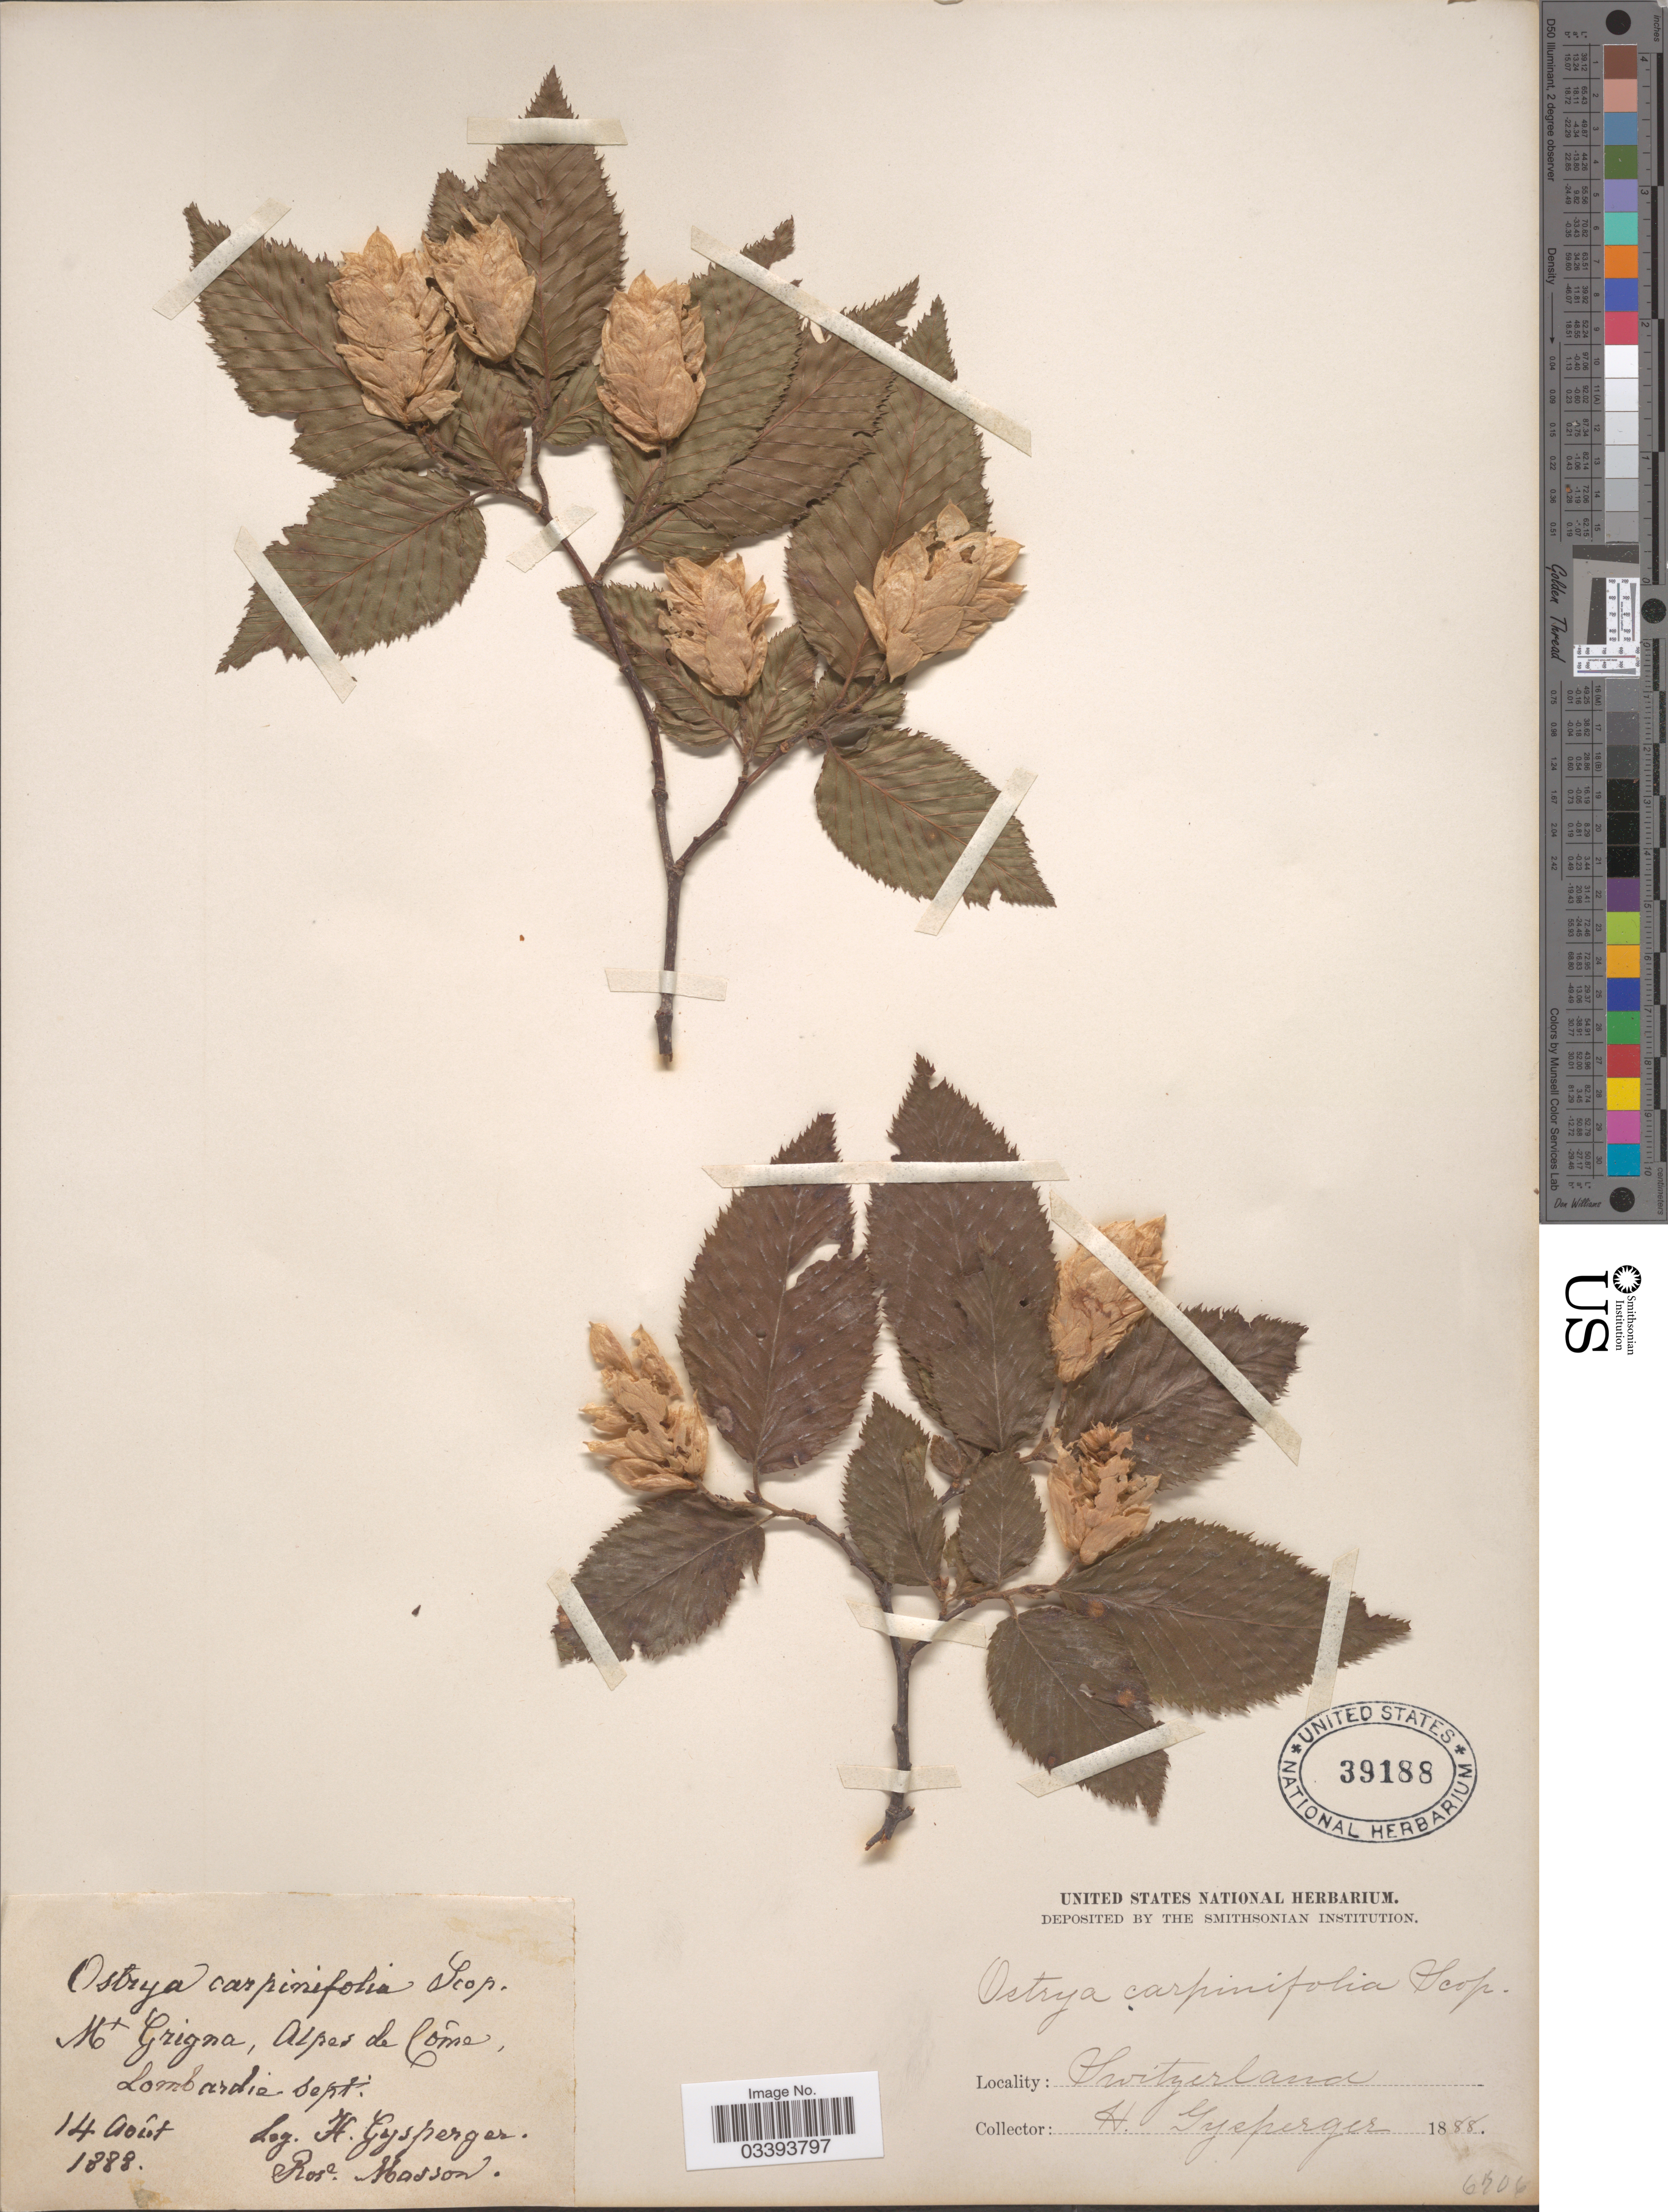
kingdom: Plantae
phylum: Tracheophyta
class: Magnoliopsida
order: Fagales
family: Betulaceae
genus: Ostrya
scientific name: Ostrya carpinifolia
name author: Scop.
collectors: H. Gysperger & R. Masson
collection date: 1888-08-14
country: Switzerland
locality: Mt Grigna, Alpes de Côme, Lombardie sept.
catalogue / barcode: US 39188